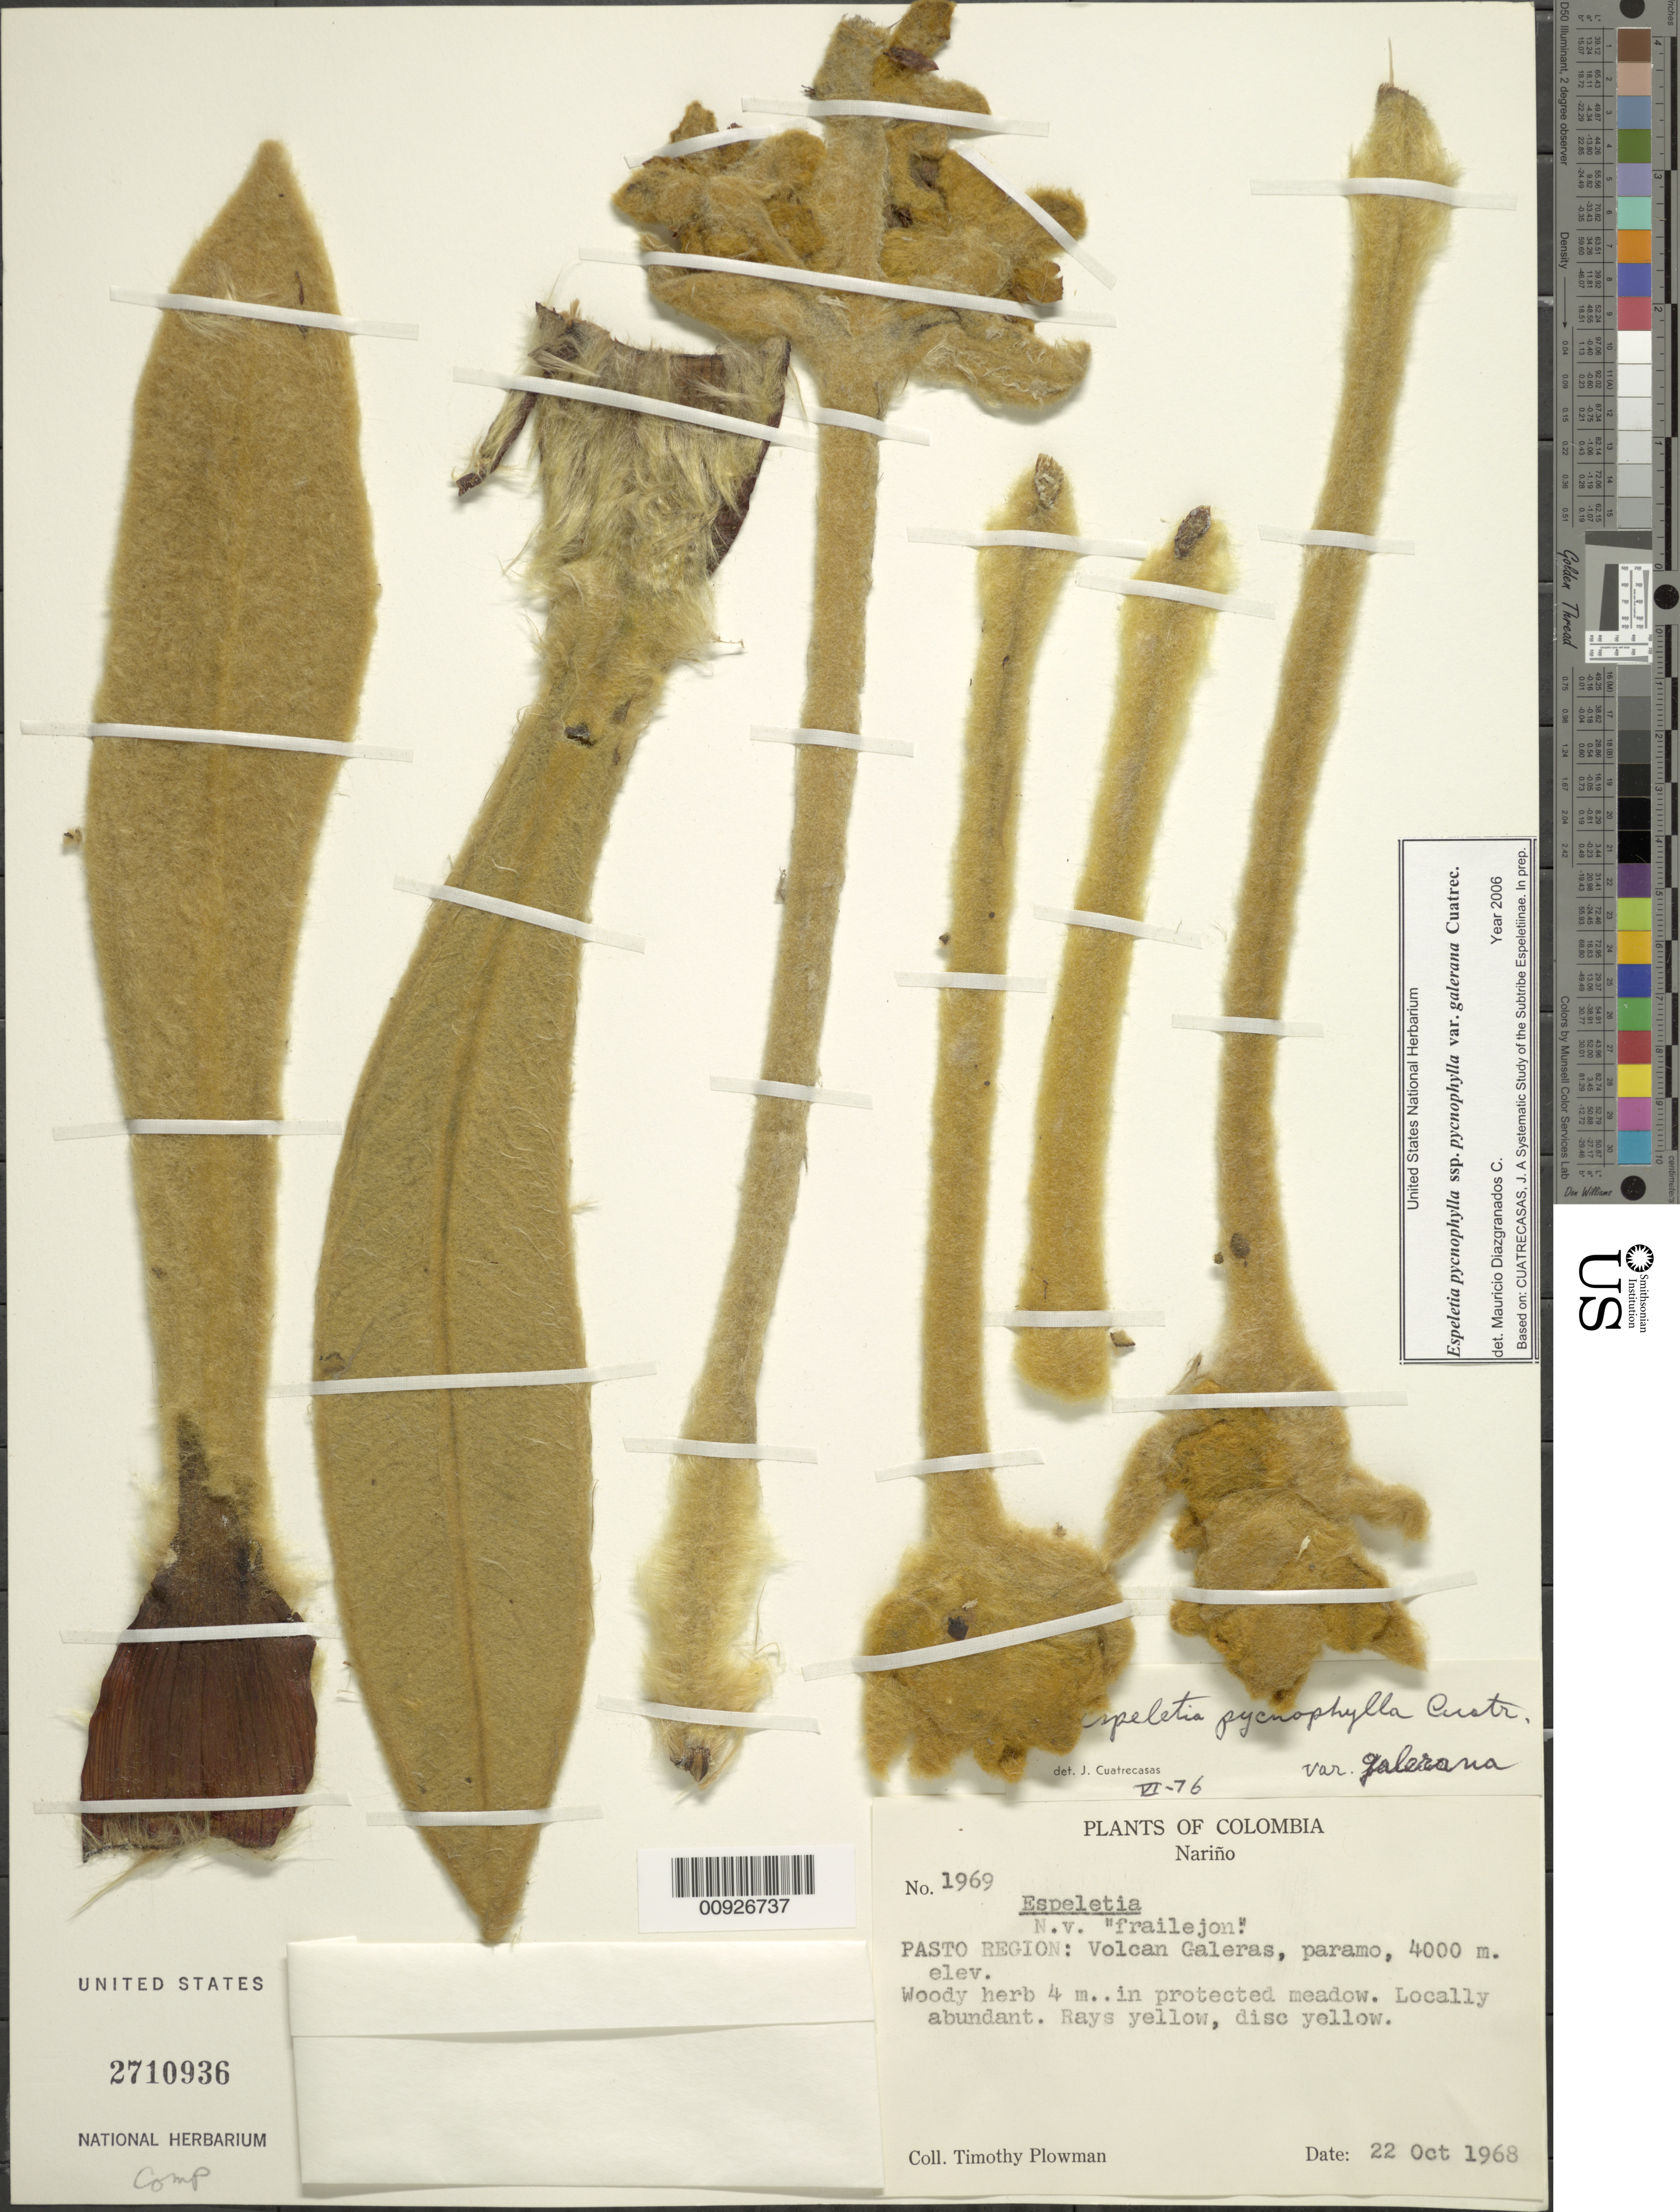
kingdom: Plantae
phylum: Tracheophyta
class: Magnoliopsida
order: Asterales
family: Asteraceae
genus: Espeletia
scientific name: Espeletia pycnophylla var. galerana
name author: Cuatrec.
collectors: T. Plowman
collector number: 1969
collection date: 1968-10-22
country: Colombia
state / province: Nariño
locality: Pasto, Volcán El Galeras (N slope)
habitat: Páramo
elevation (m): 4000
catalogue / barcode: US 2710936